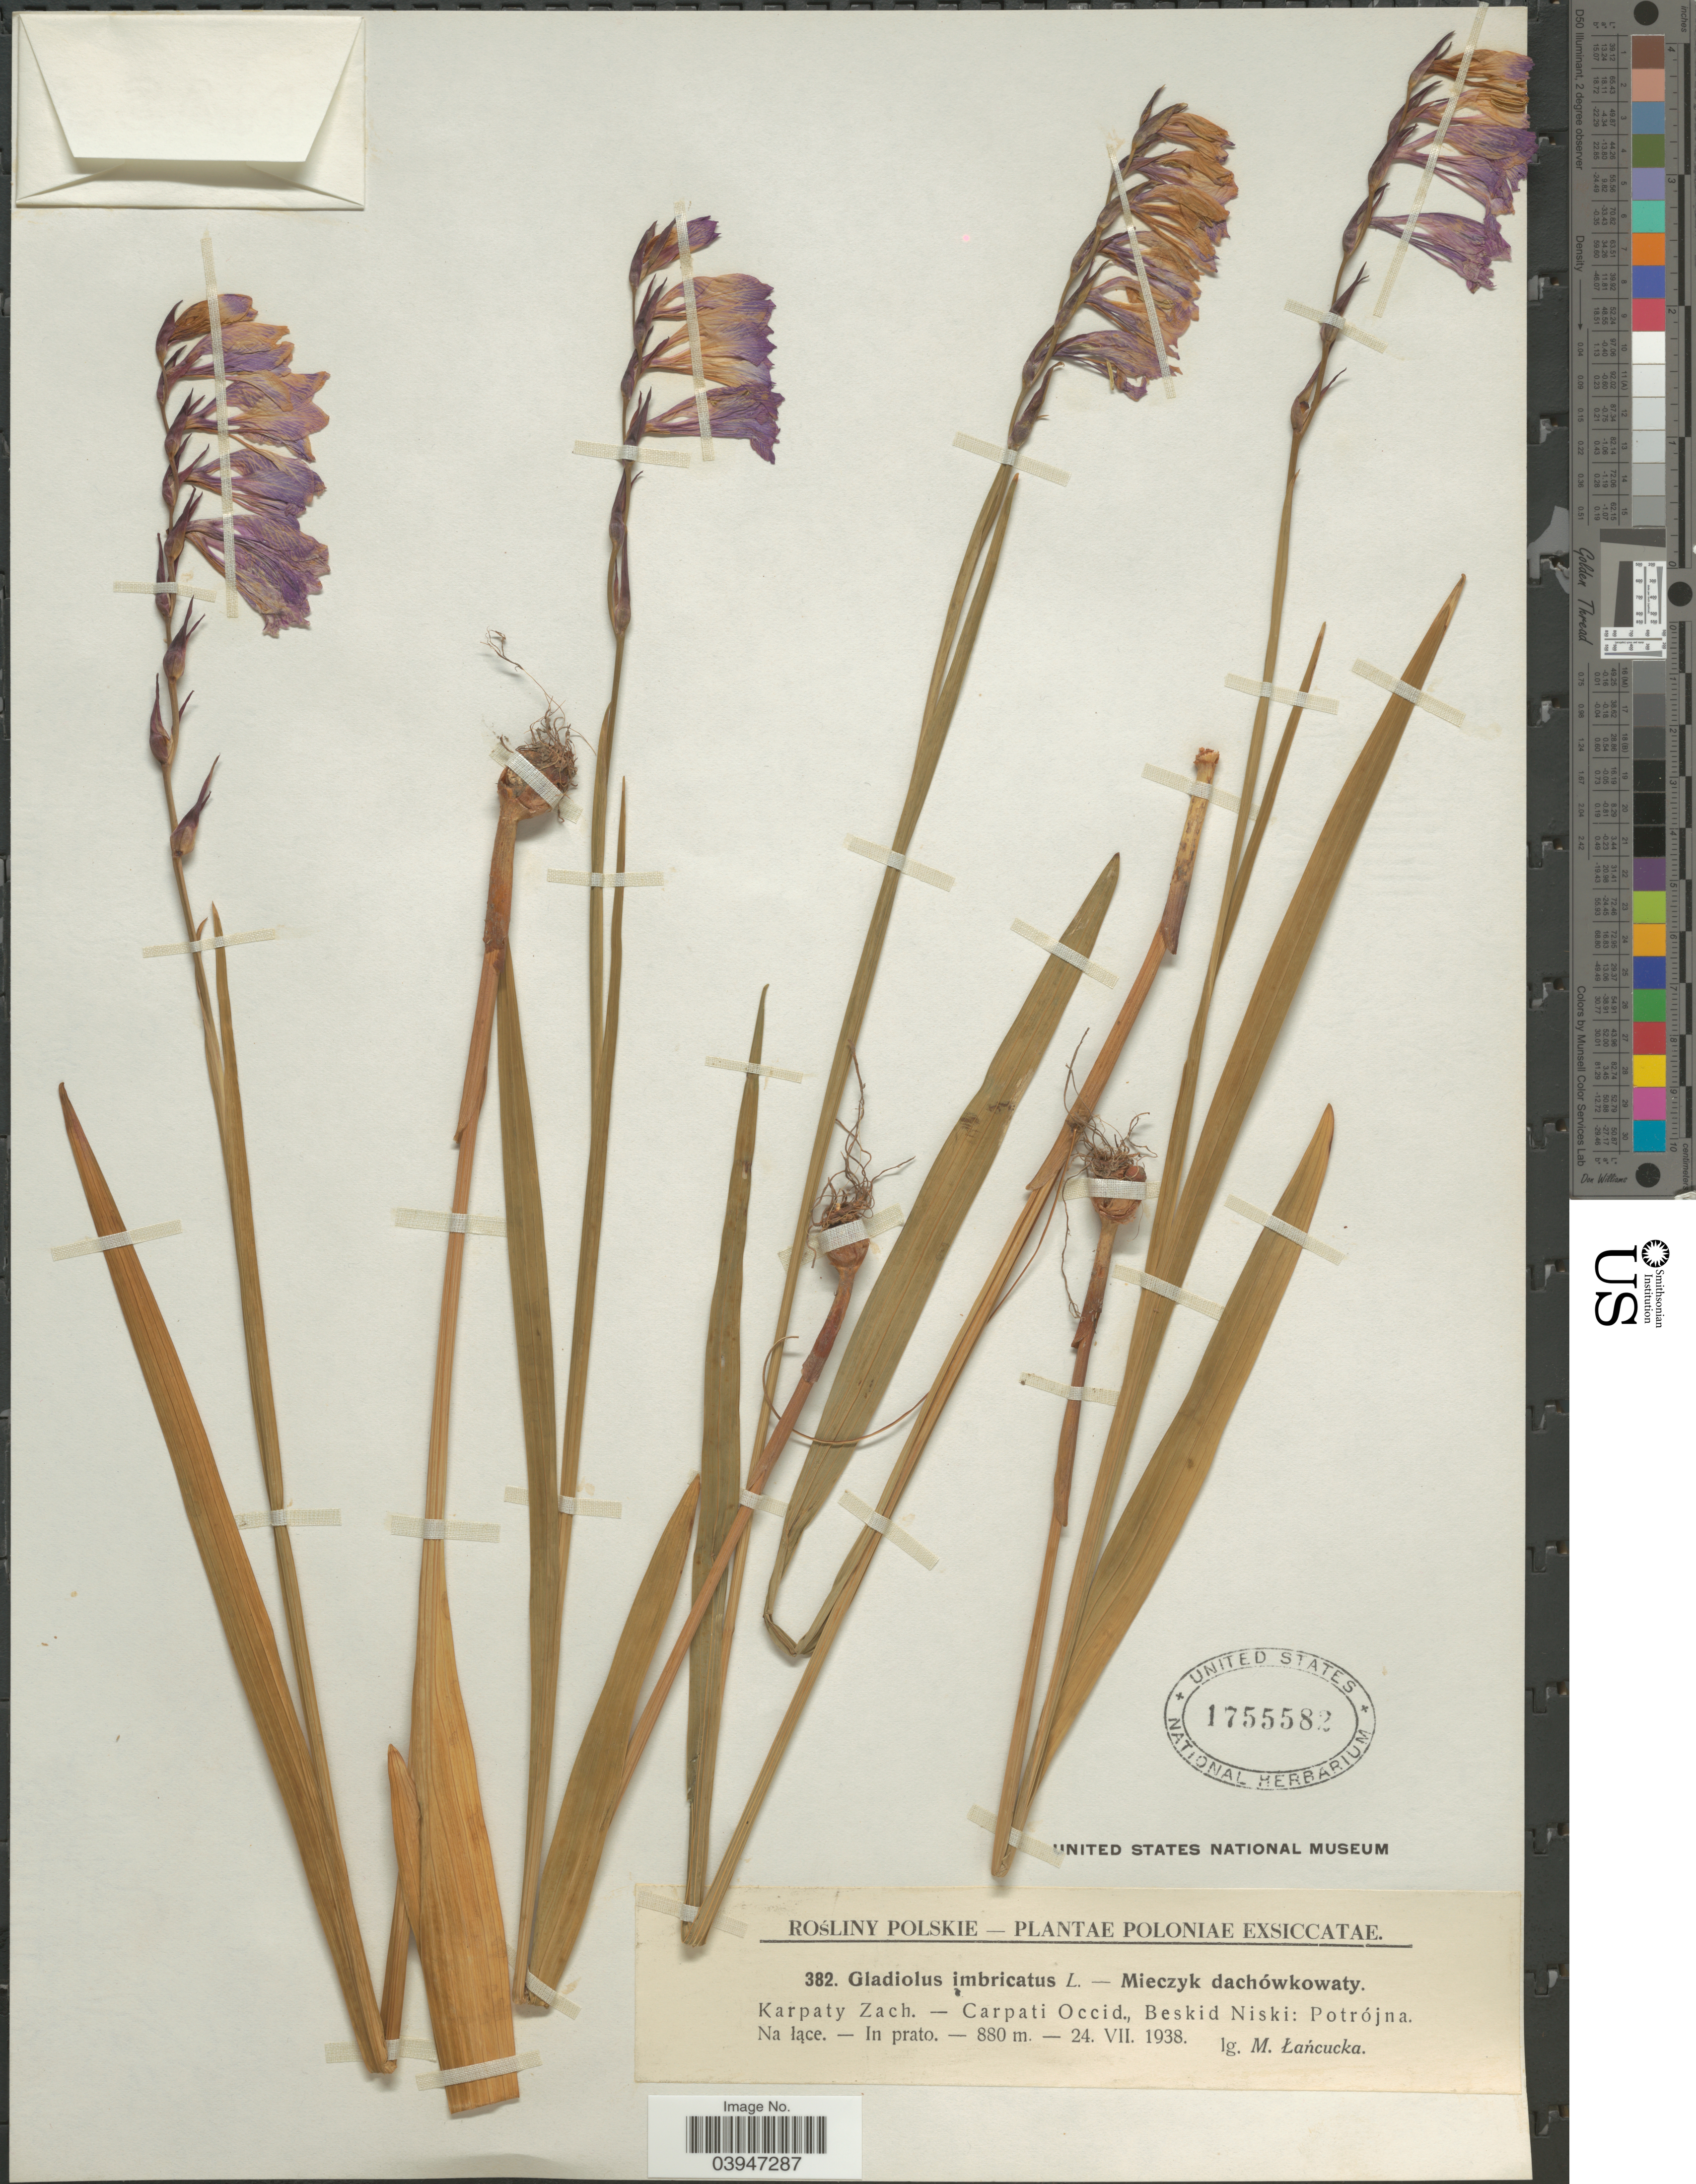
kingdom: Plantae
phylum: Tracheophyta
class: Liliopsida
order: Asparagales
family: Iridaceae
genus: Gladiolus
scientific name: Gladiolus imbricatus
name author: L.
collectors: M. Lancucka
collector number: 382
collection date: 1938-07-24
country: Poland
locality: Poloniae. Karpaty Zach. - Carpati Occid., Beskid Niski: Potrójna. Na łące.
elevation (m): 880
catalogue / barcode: US 1755582